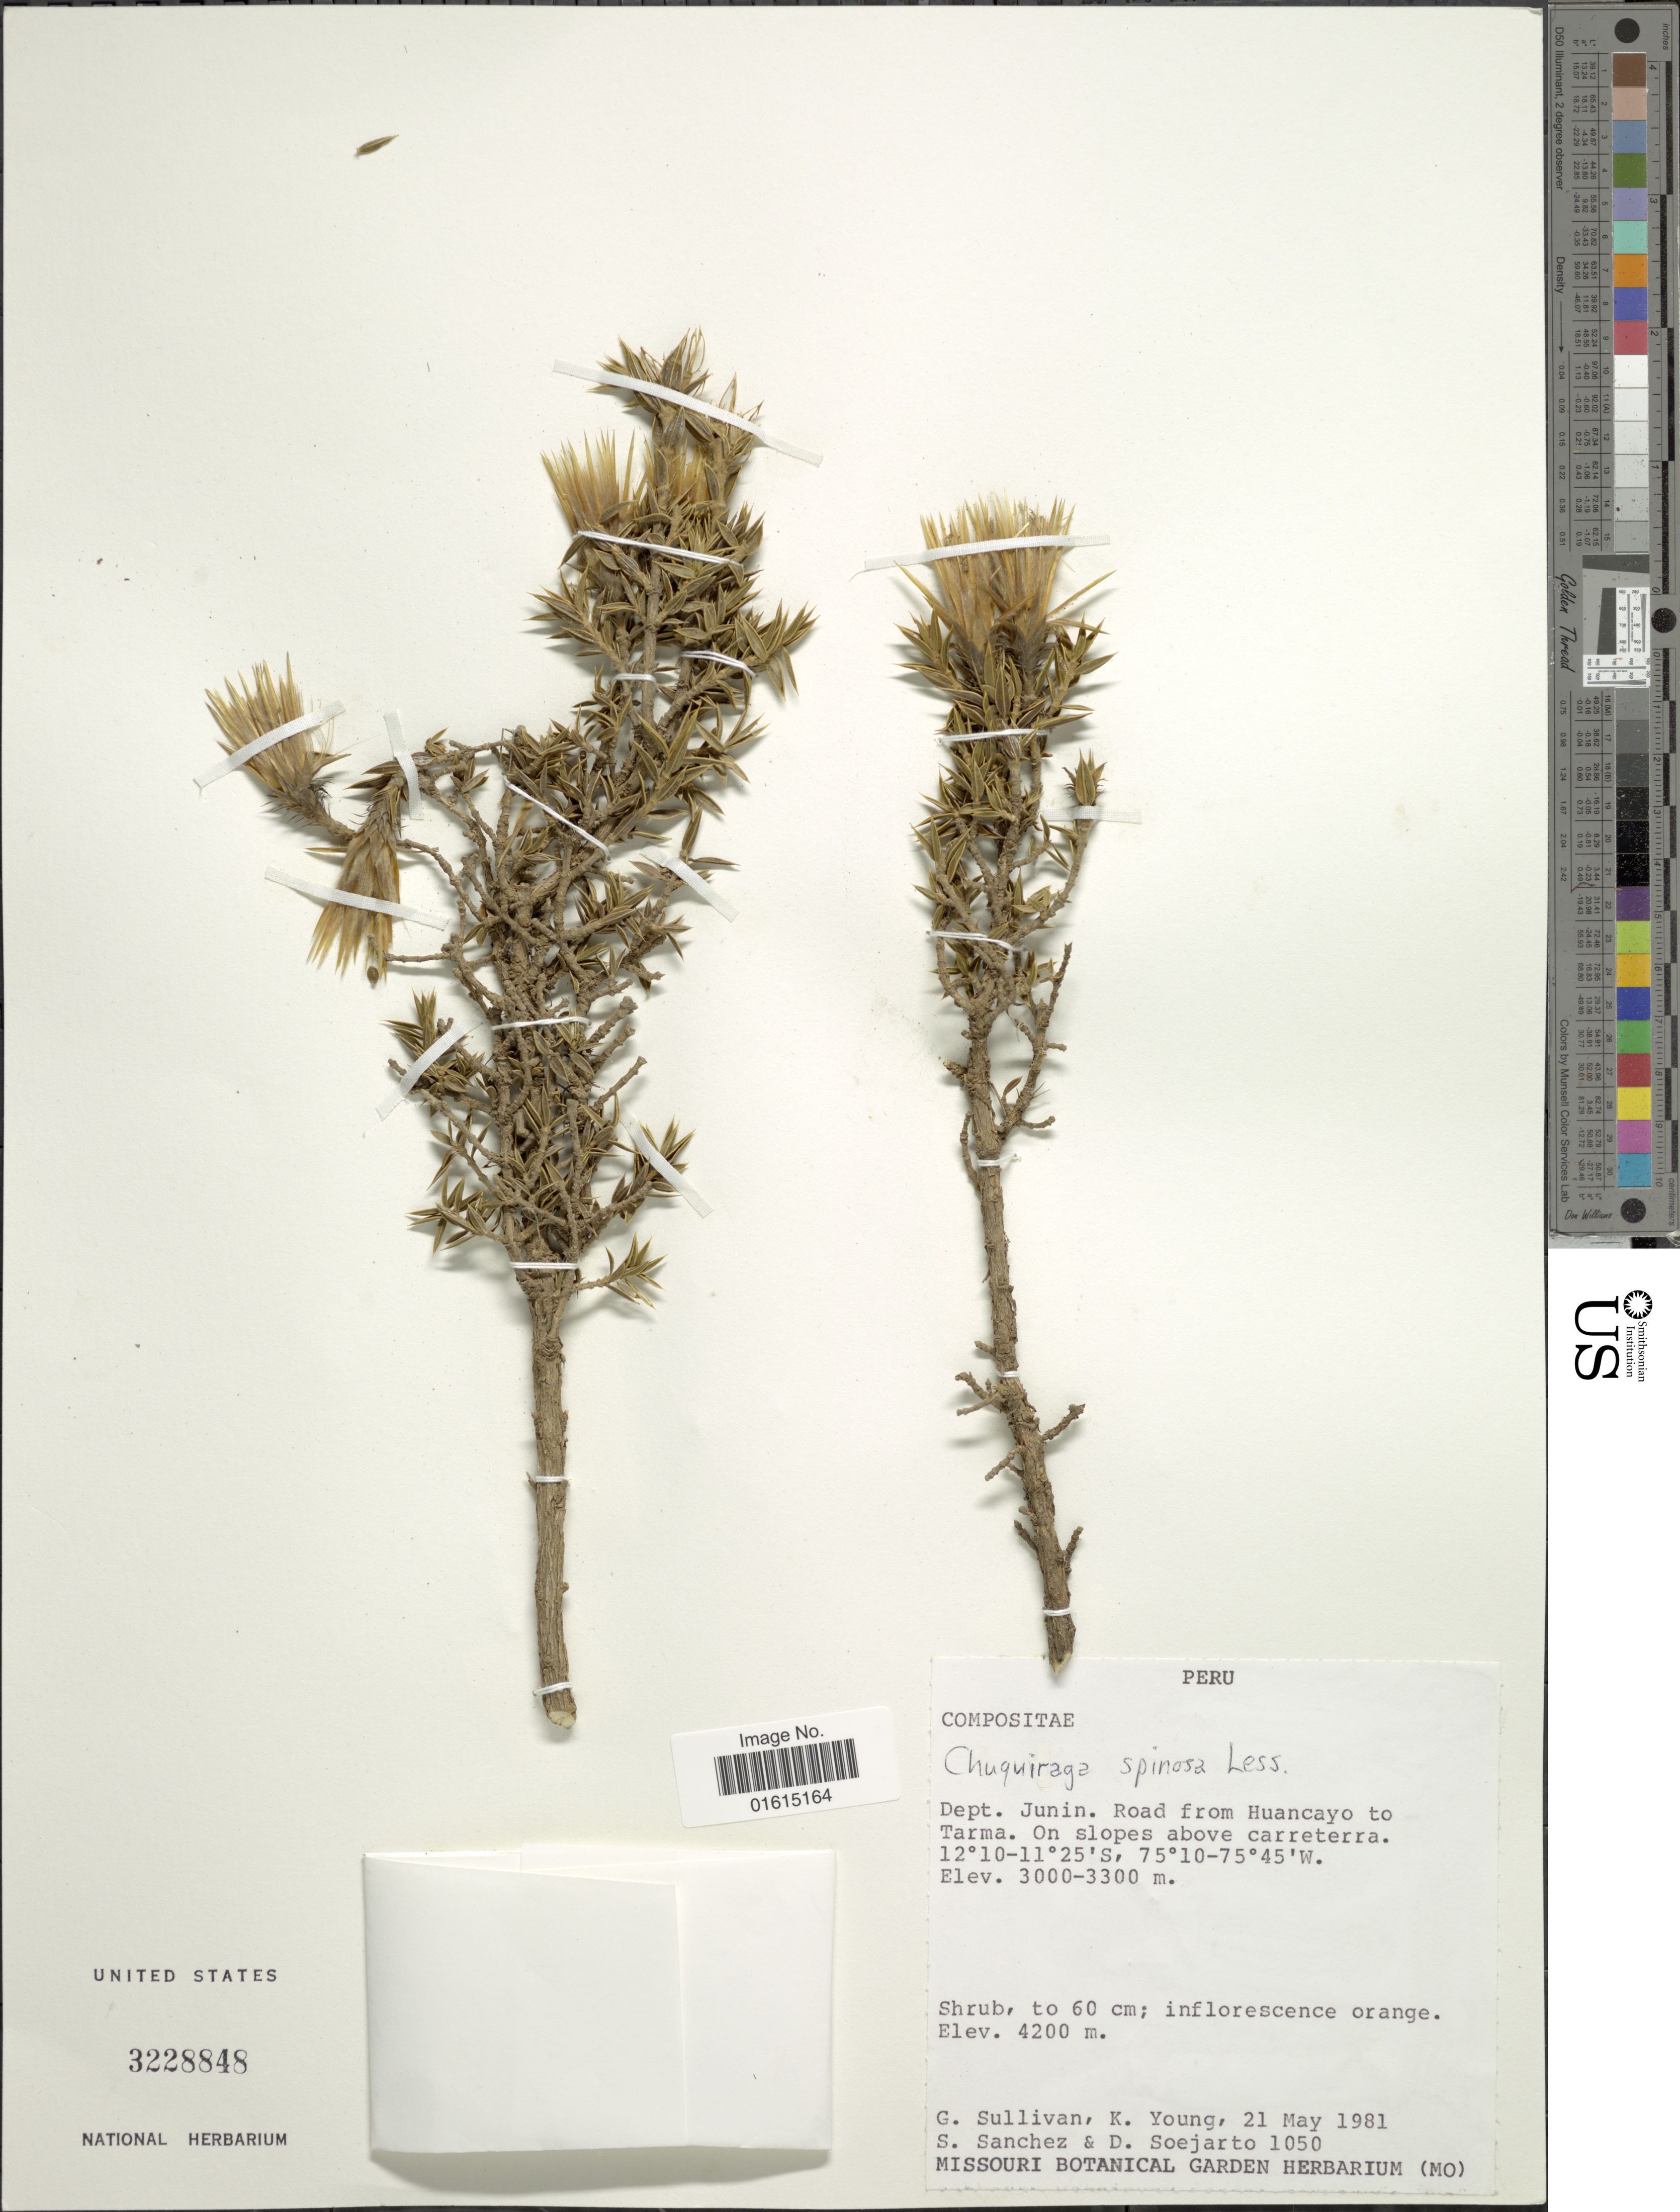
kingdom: Plantae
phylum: Tracheophyta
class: Magnoliopsida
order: Asterales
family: Asteraceae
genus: Chuquiraga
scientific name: Chuquiraga spinosa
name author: Less.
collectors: G. Sullivan, K. Young, S. Sanchez & D. Soejarto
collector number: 1050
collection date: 1981-05-21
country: Peru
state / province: Junín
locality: Dept. Junin, road from Huancayo to Tarma, on slopes above carreterra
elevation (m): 3000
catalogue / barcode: US 3228848